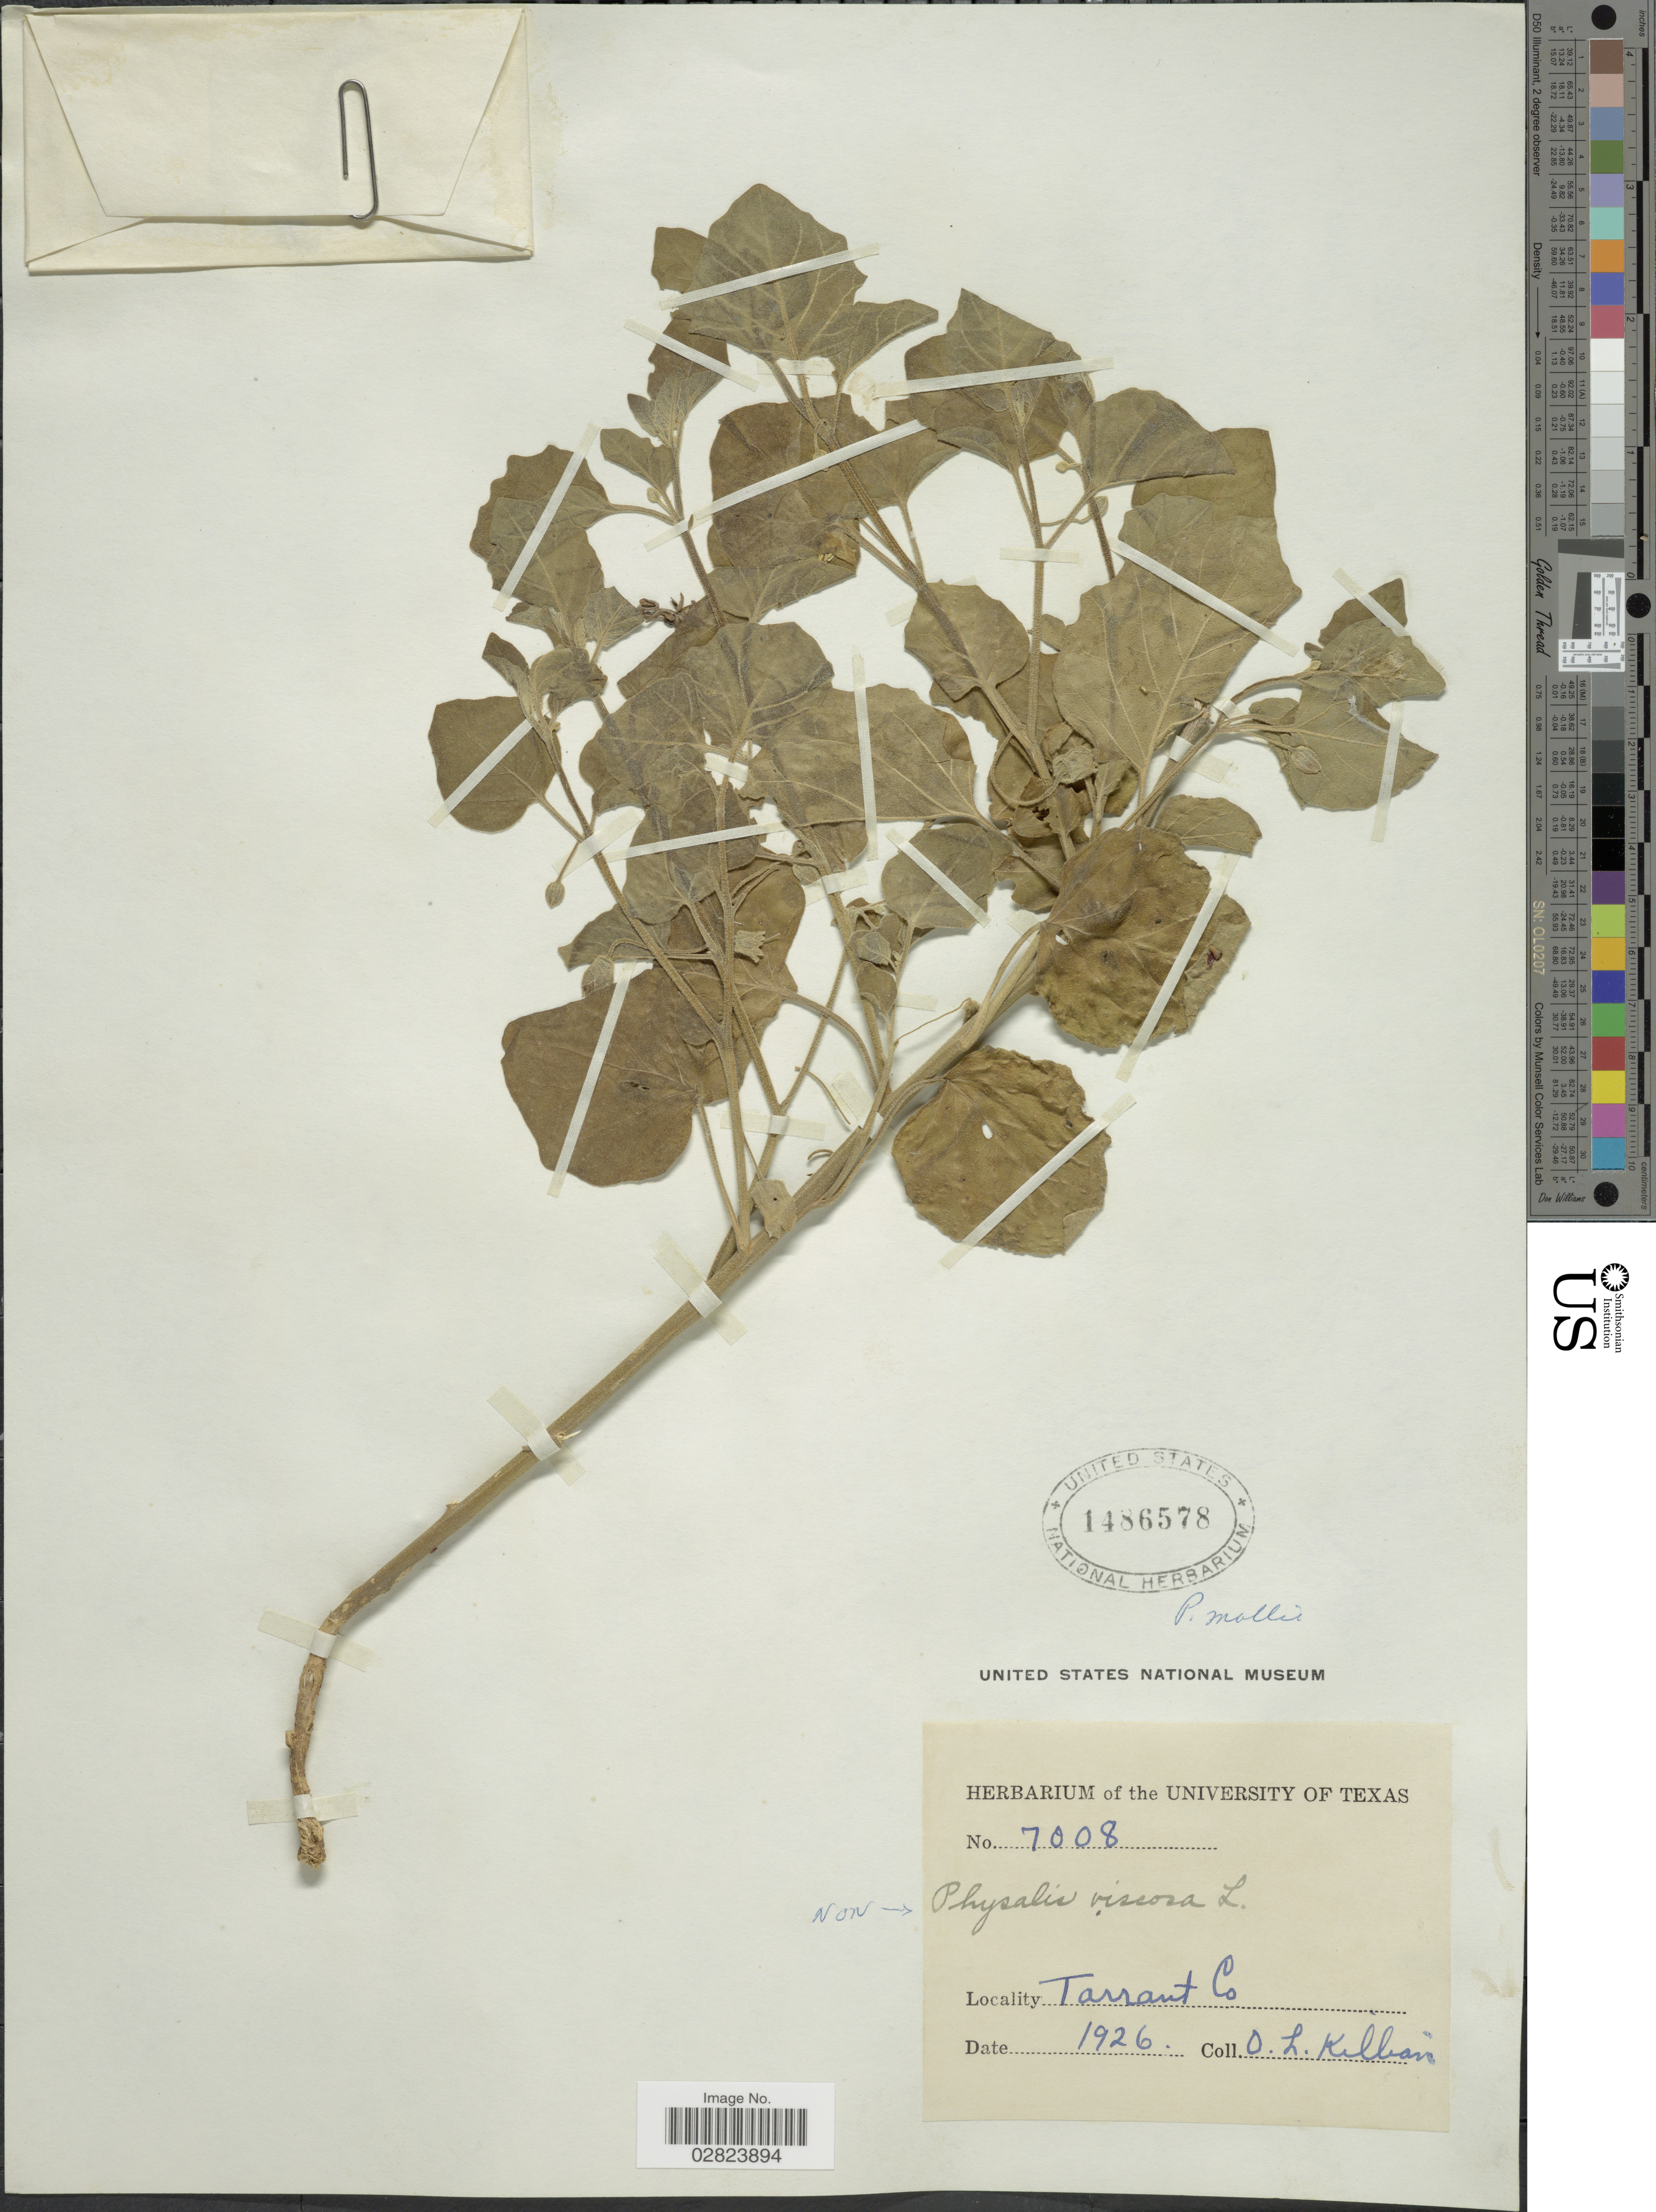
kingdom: Plantae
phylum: Tracheophyta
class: Magnoliopsida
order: Solanales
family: Solanaceae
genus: Physalis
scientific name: Physalis mollis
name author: Nutt.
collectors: O. Killian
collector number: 7008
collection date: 1926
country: United States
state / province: Texas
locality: Tarrant Co.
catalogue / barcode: US 1486578